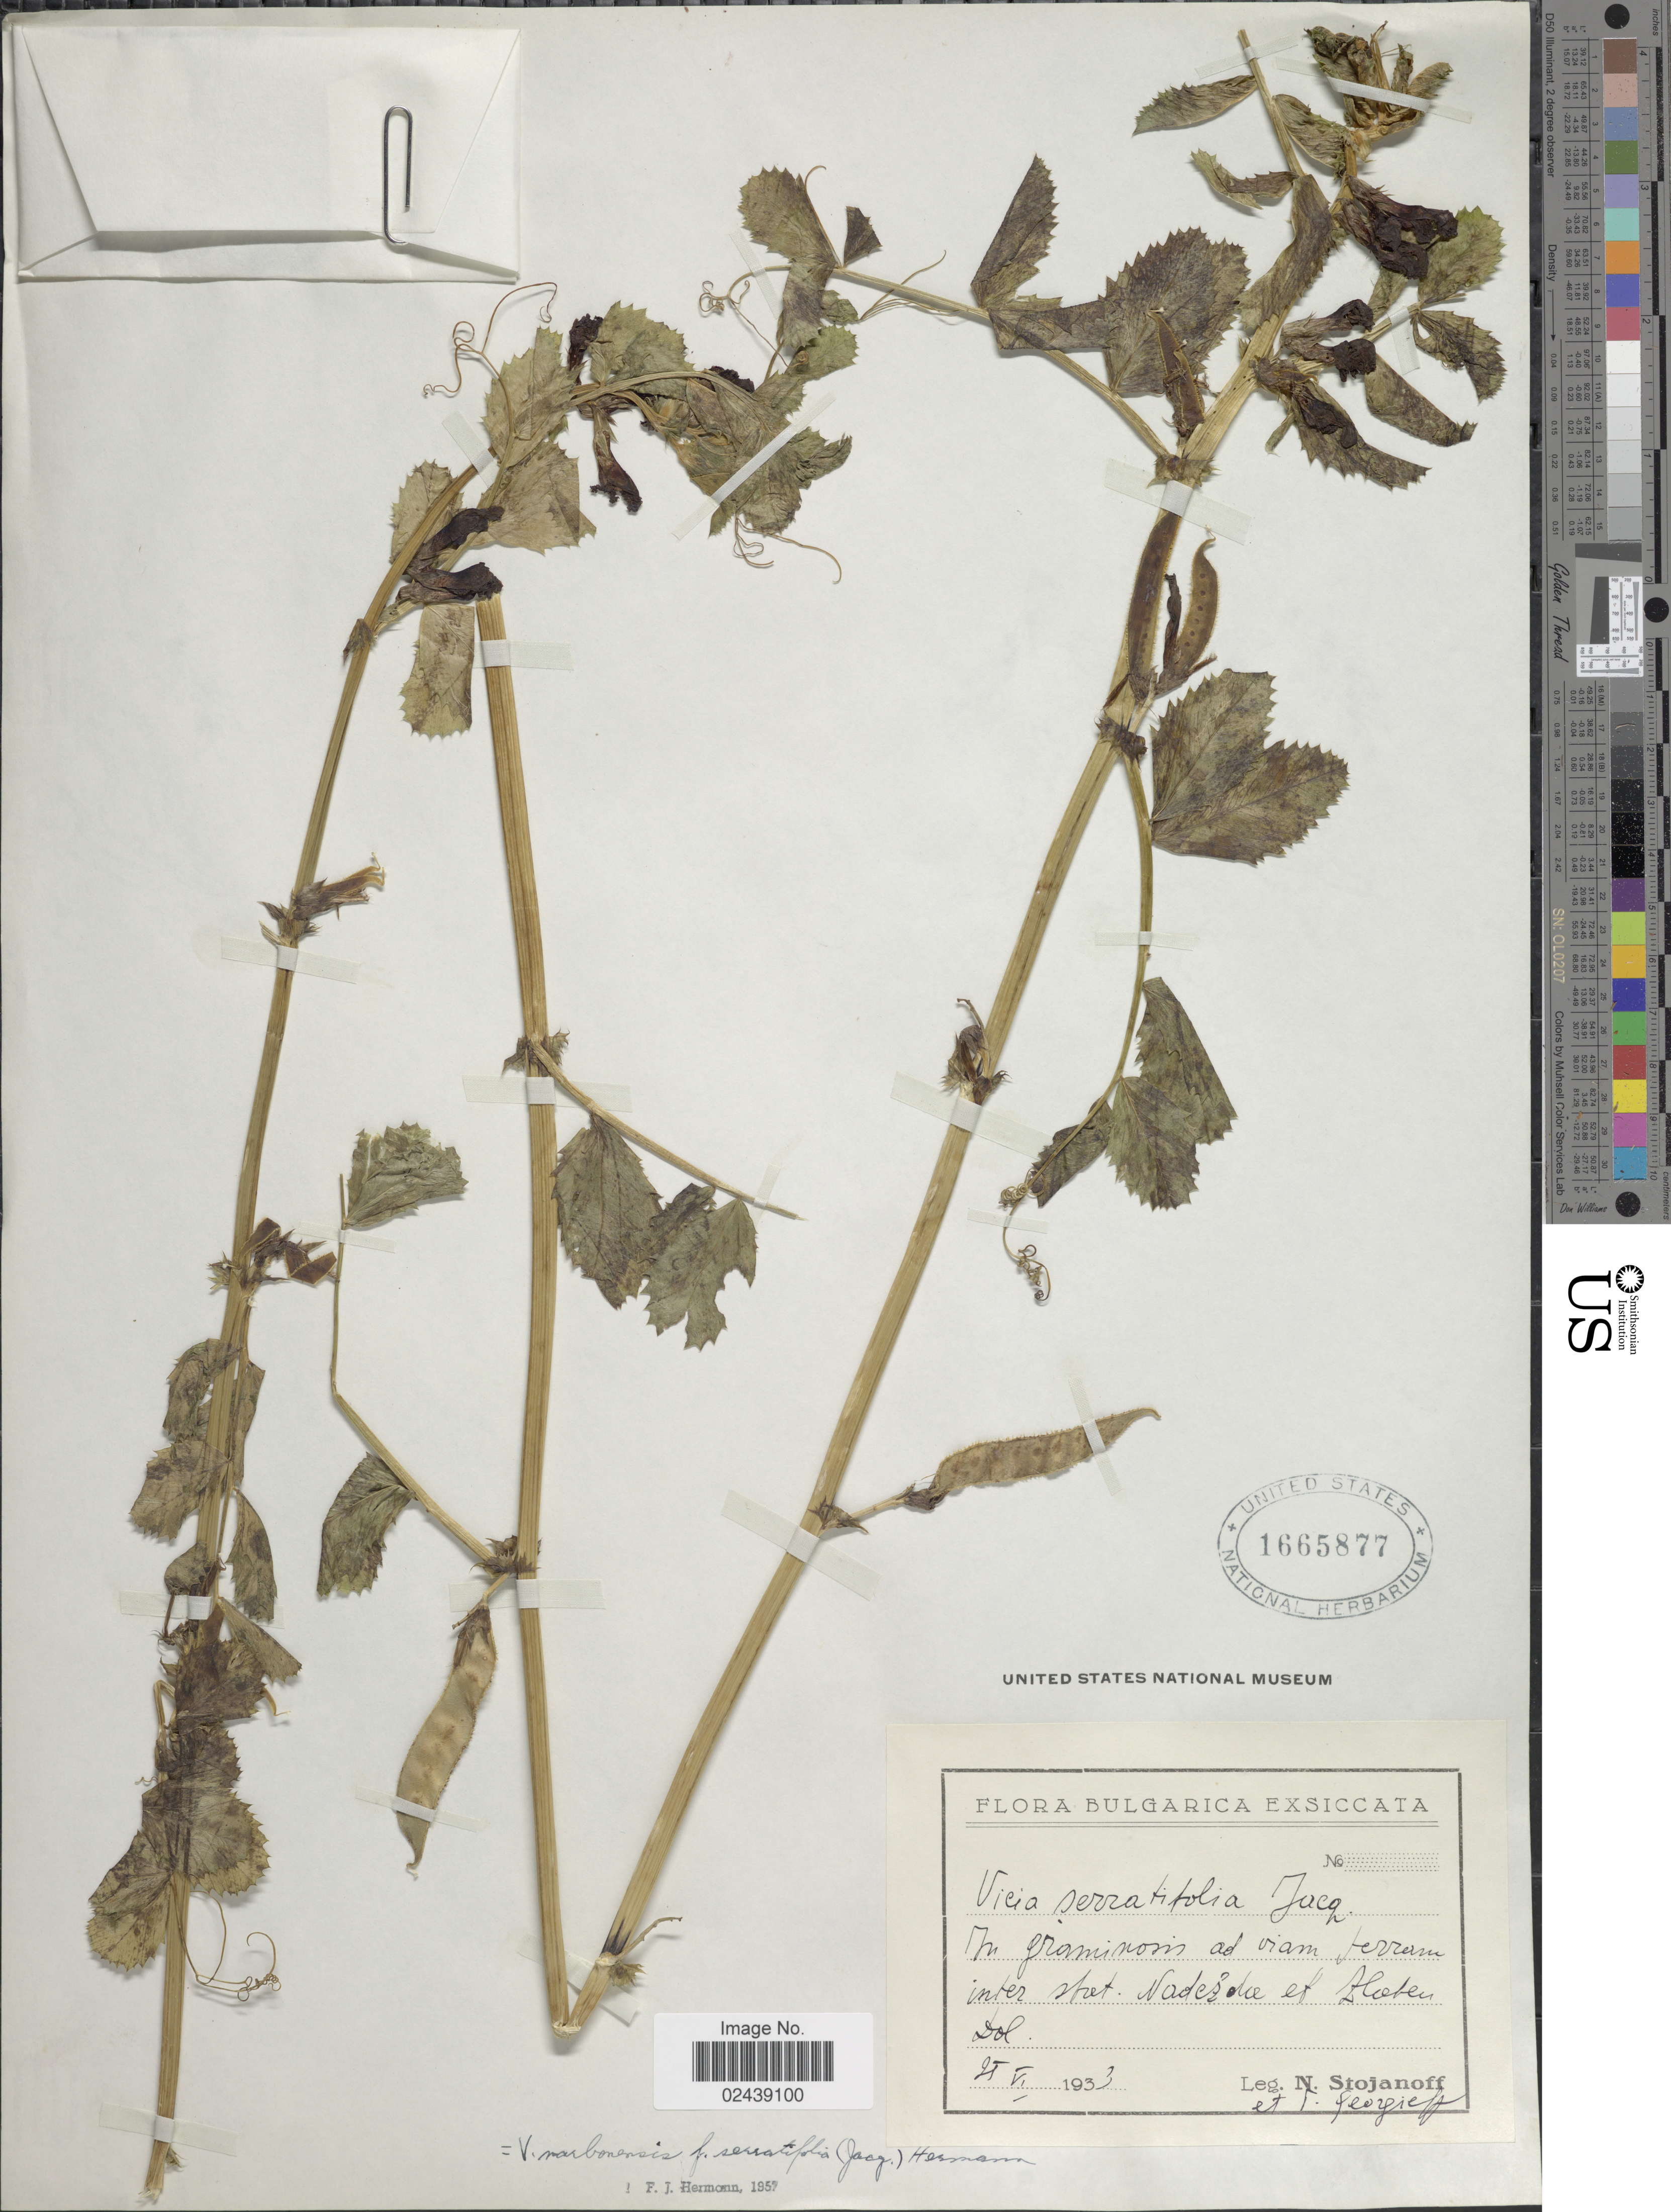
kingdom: Plantae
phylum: Tracheophyta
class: Magnoliopsida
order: Fabales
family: Fabaceae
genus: Vicia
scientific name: Vicia narbonensis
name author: L.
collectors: N. Stojanoff & T. Georgieff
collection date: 1933-06-21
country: Bulgaria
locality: In graminosos ad viam ferram inter stat. Nader de ef Hoten Dol. [interpreted]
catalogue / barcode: US 1665877